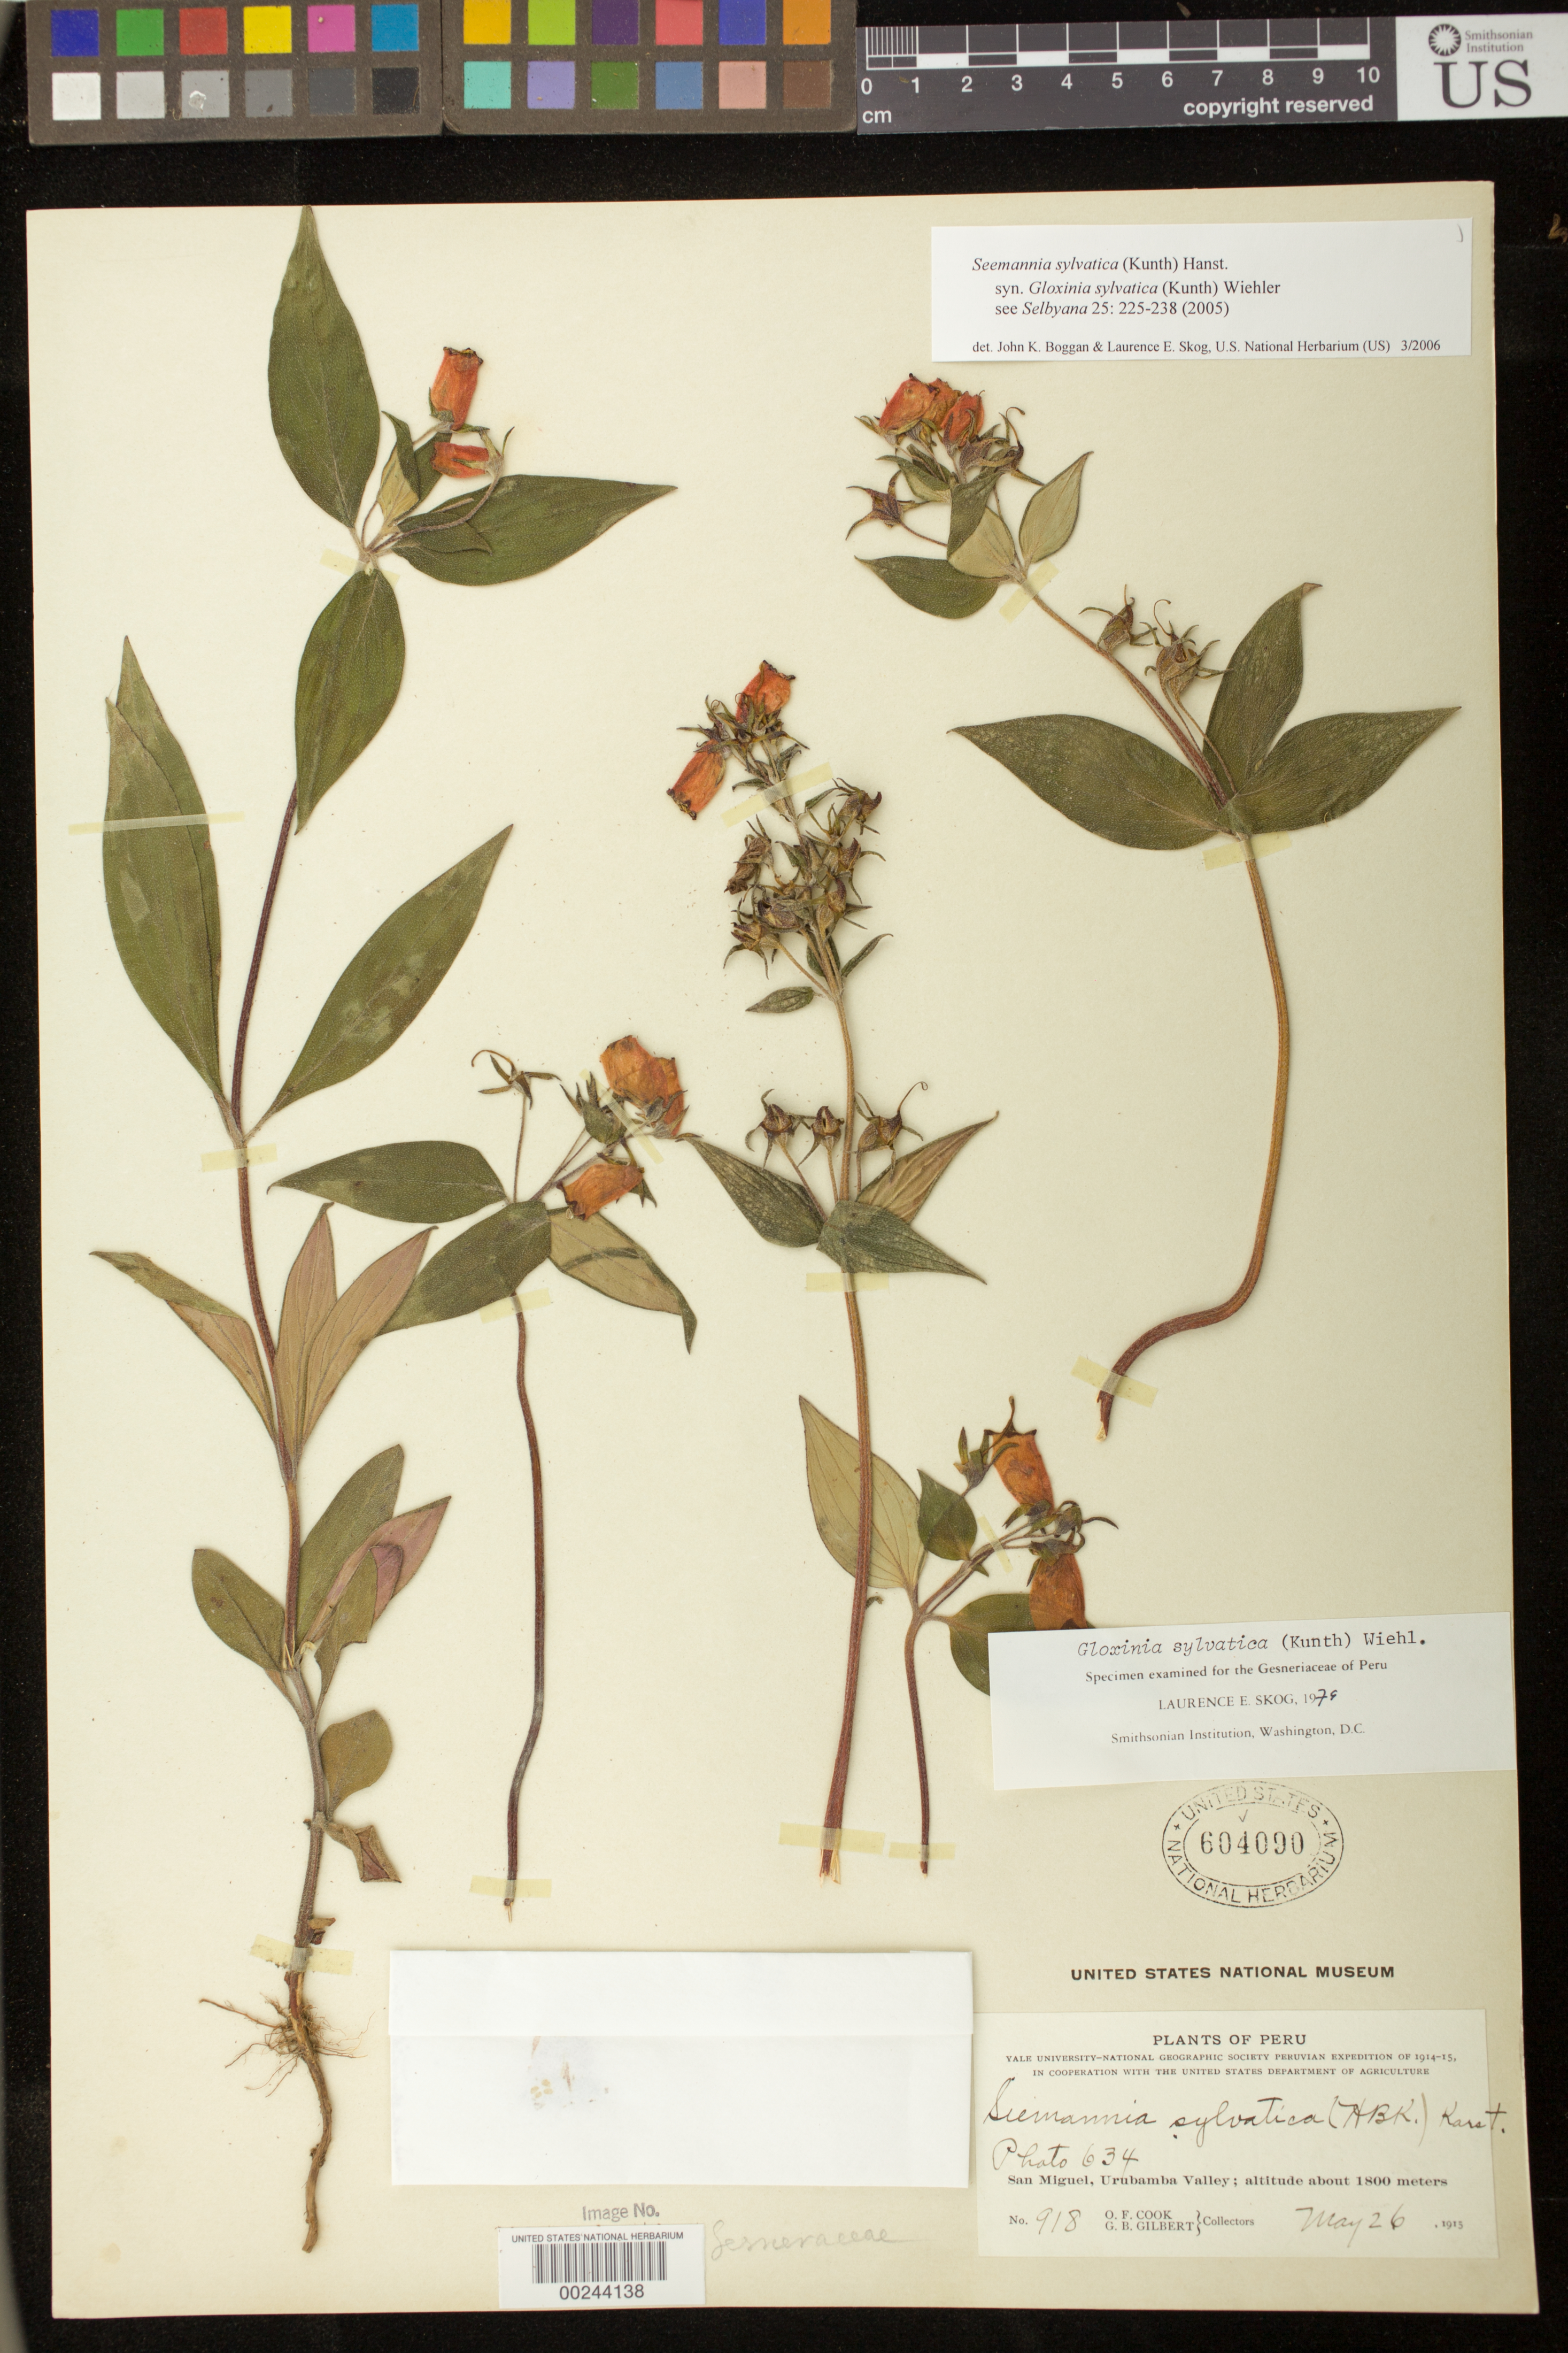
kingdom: Plantae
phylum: Tracheophyta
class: Magnoliopsida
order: Lamiales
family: Gesneriaceae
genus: Seemannia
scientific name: Seemannia sylvatica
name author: (Kunth) Hanst.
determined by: Boggan, J. K.; Skog, L. E.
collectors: O. F. Cook & G. B. Gilbert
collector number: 918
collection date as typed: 26 May 1915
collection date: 1915-05-26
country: Peru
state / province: Cusco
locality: San Miguel, Urubamba Valley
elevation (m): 1800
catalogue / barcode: US 604090